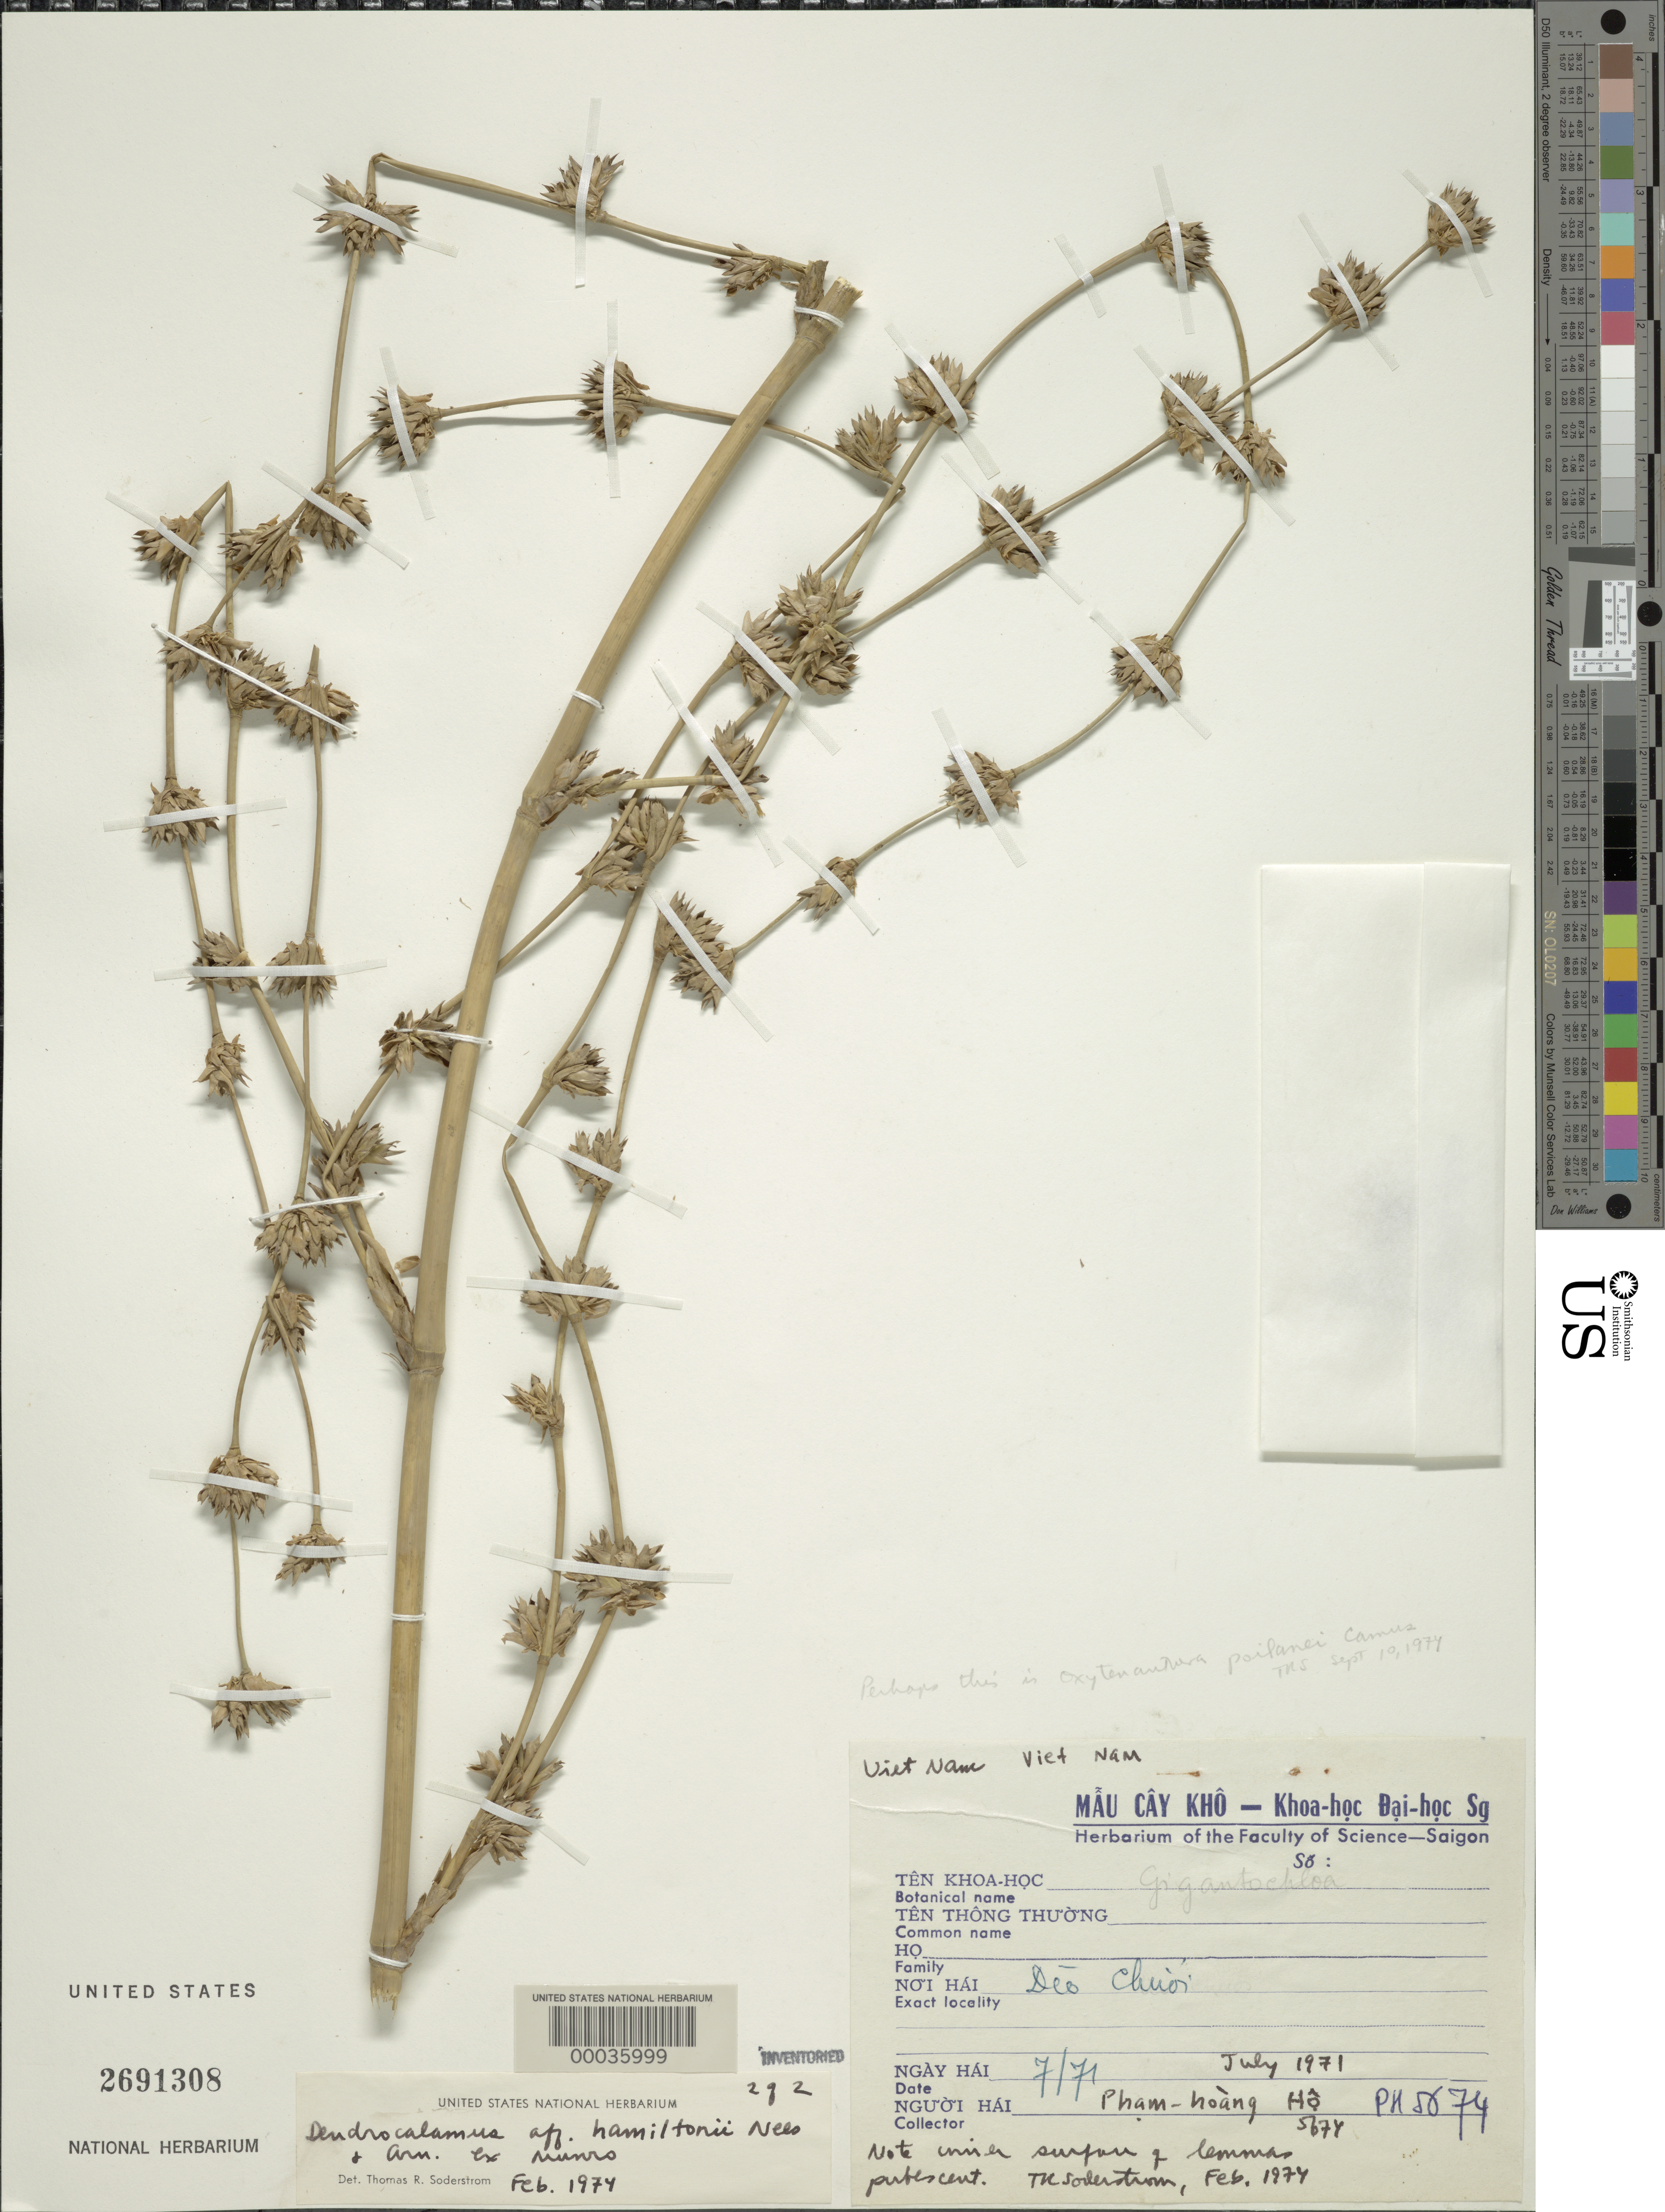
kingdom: Plantae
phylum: Tracheophyta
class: Liliopsida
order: Poales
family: Poaceae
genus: Dendrocalamus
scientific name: Dendrocalamus sp.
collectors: P. H. Hoang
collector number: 5674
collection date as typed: Jul 1971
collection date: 1971-07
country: Vietnam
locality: Saigon, deo chuoi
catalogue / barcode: US 2691308